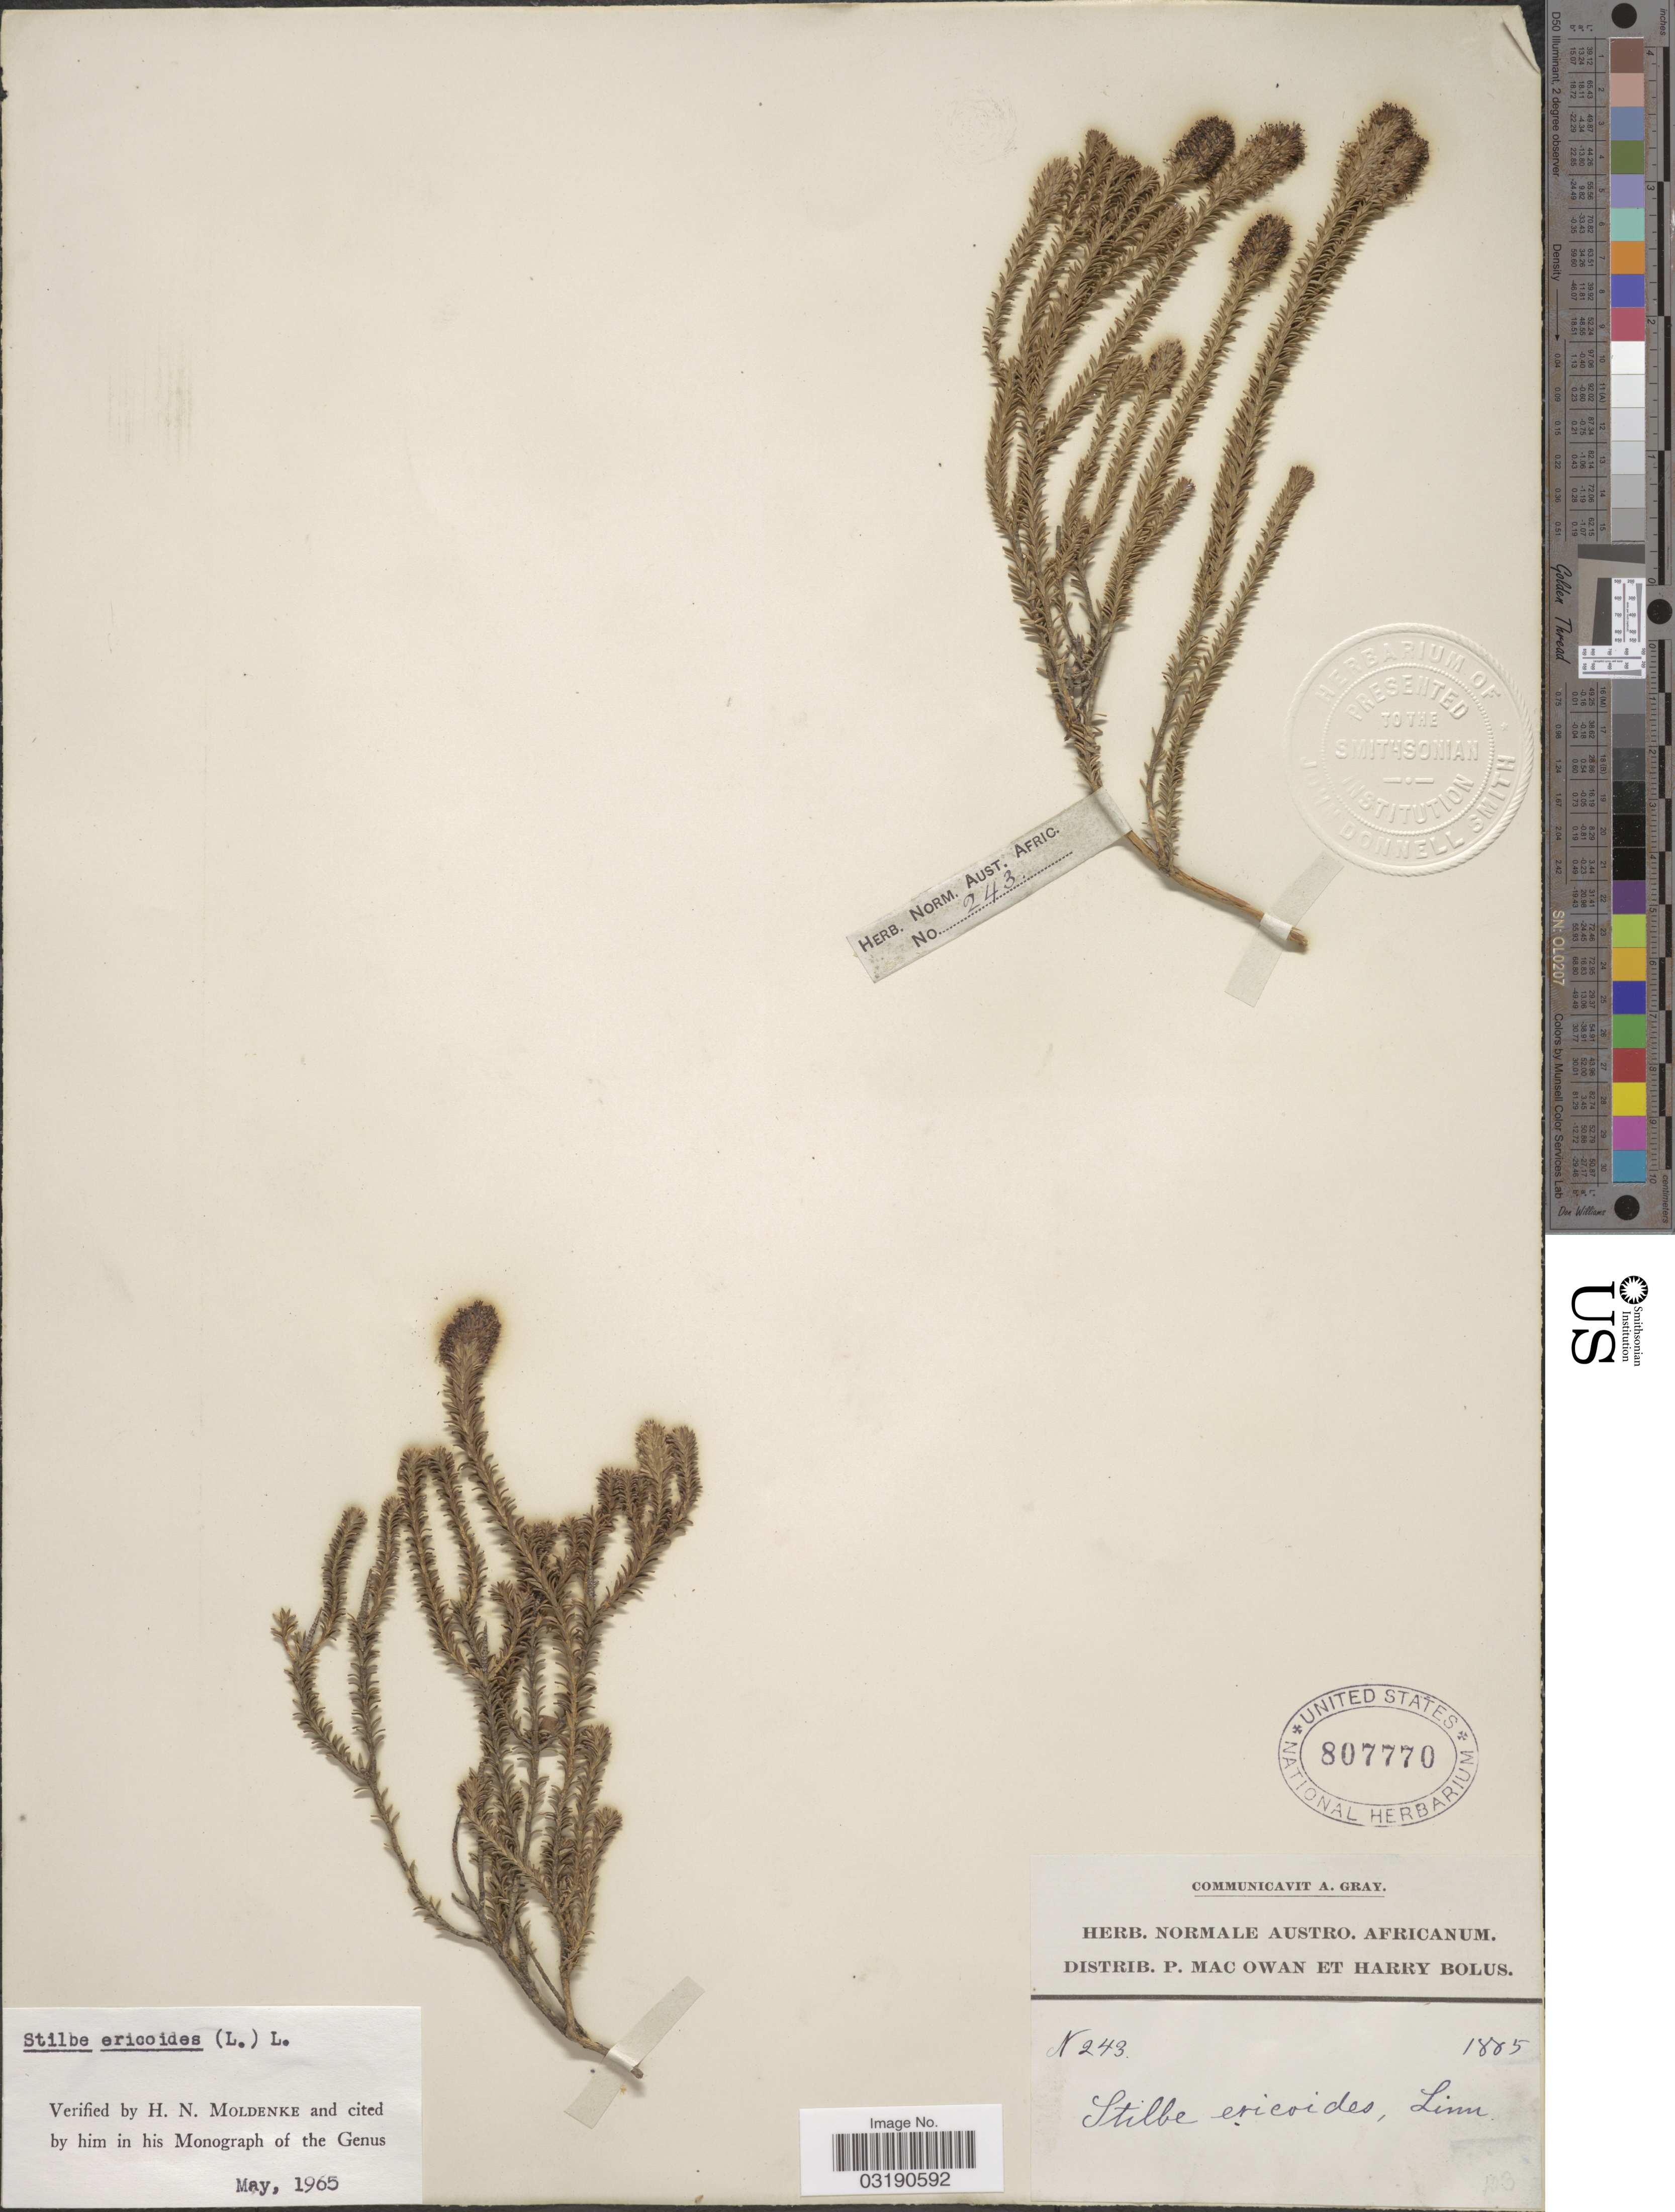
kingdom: Plantae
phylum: Tracheophyta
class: Magnoliopsida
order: Lamiales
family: Stilbaceae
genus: Stilbe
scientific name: Stilbe ericoides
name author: L.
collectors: P. MacOwan & H. Bolus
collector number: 243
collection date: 1885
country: South Africa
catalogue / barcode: US 807770